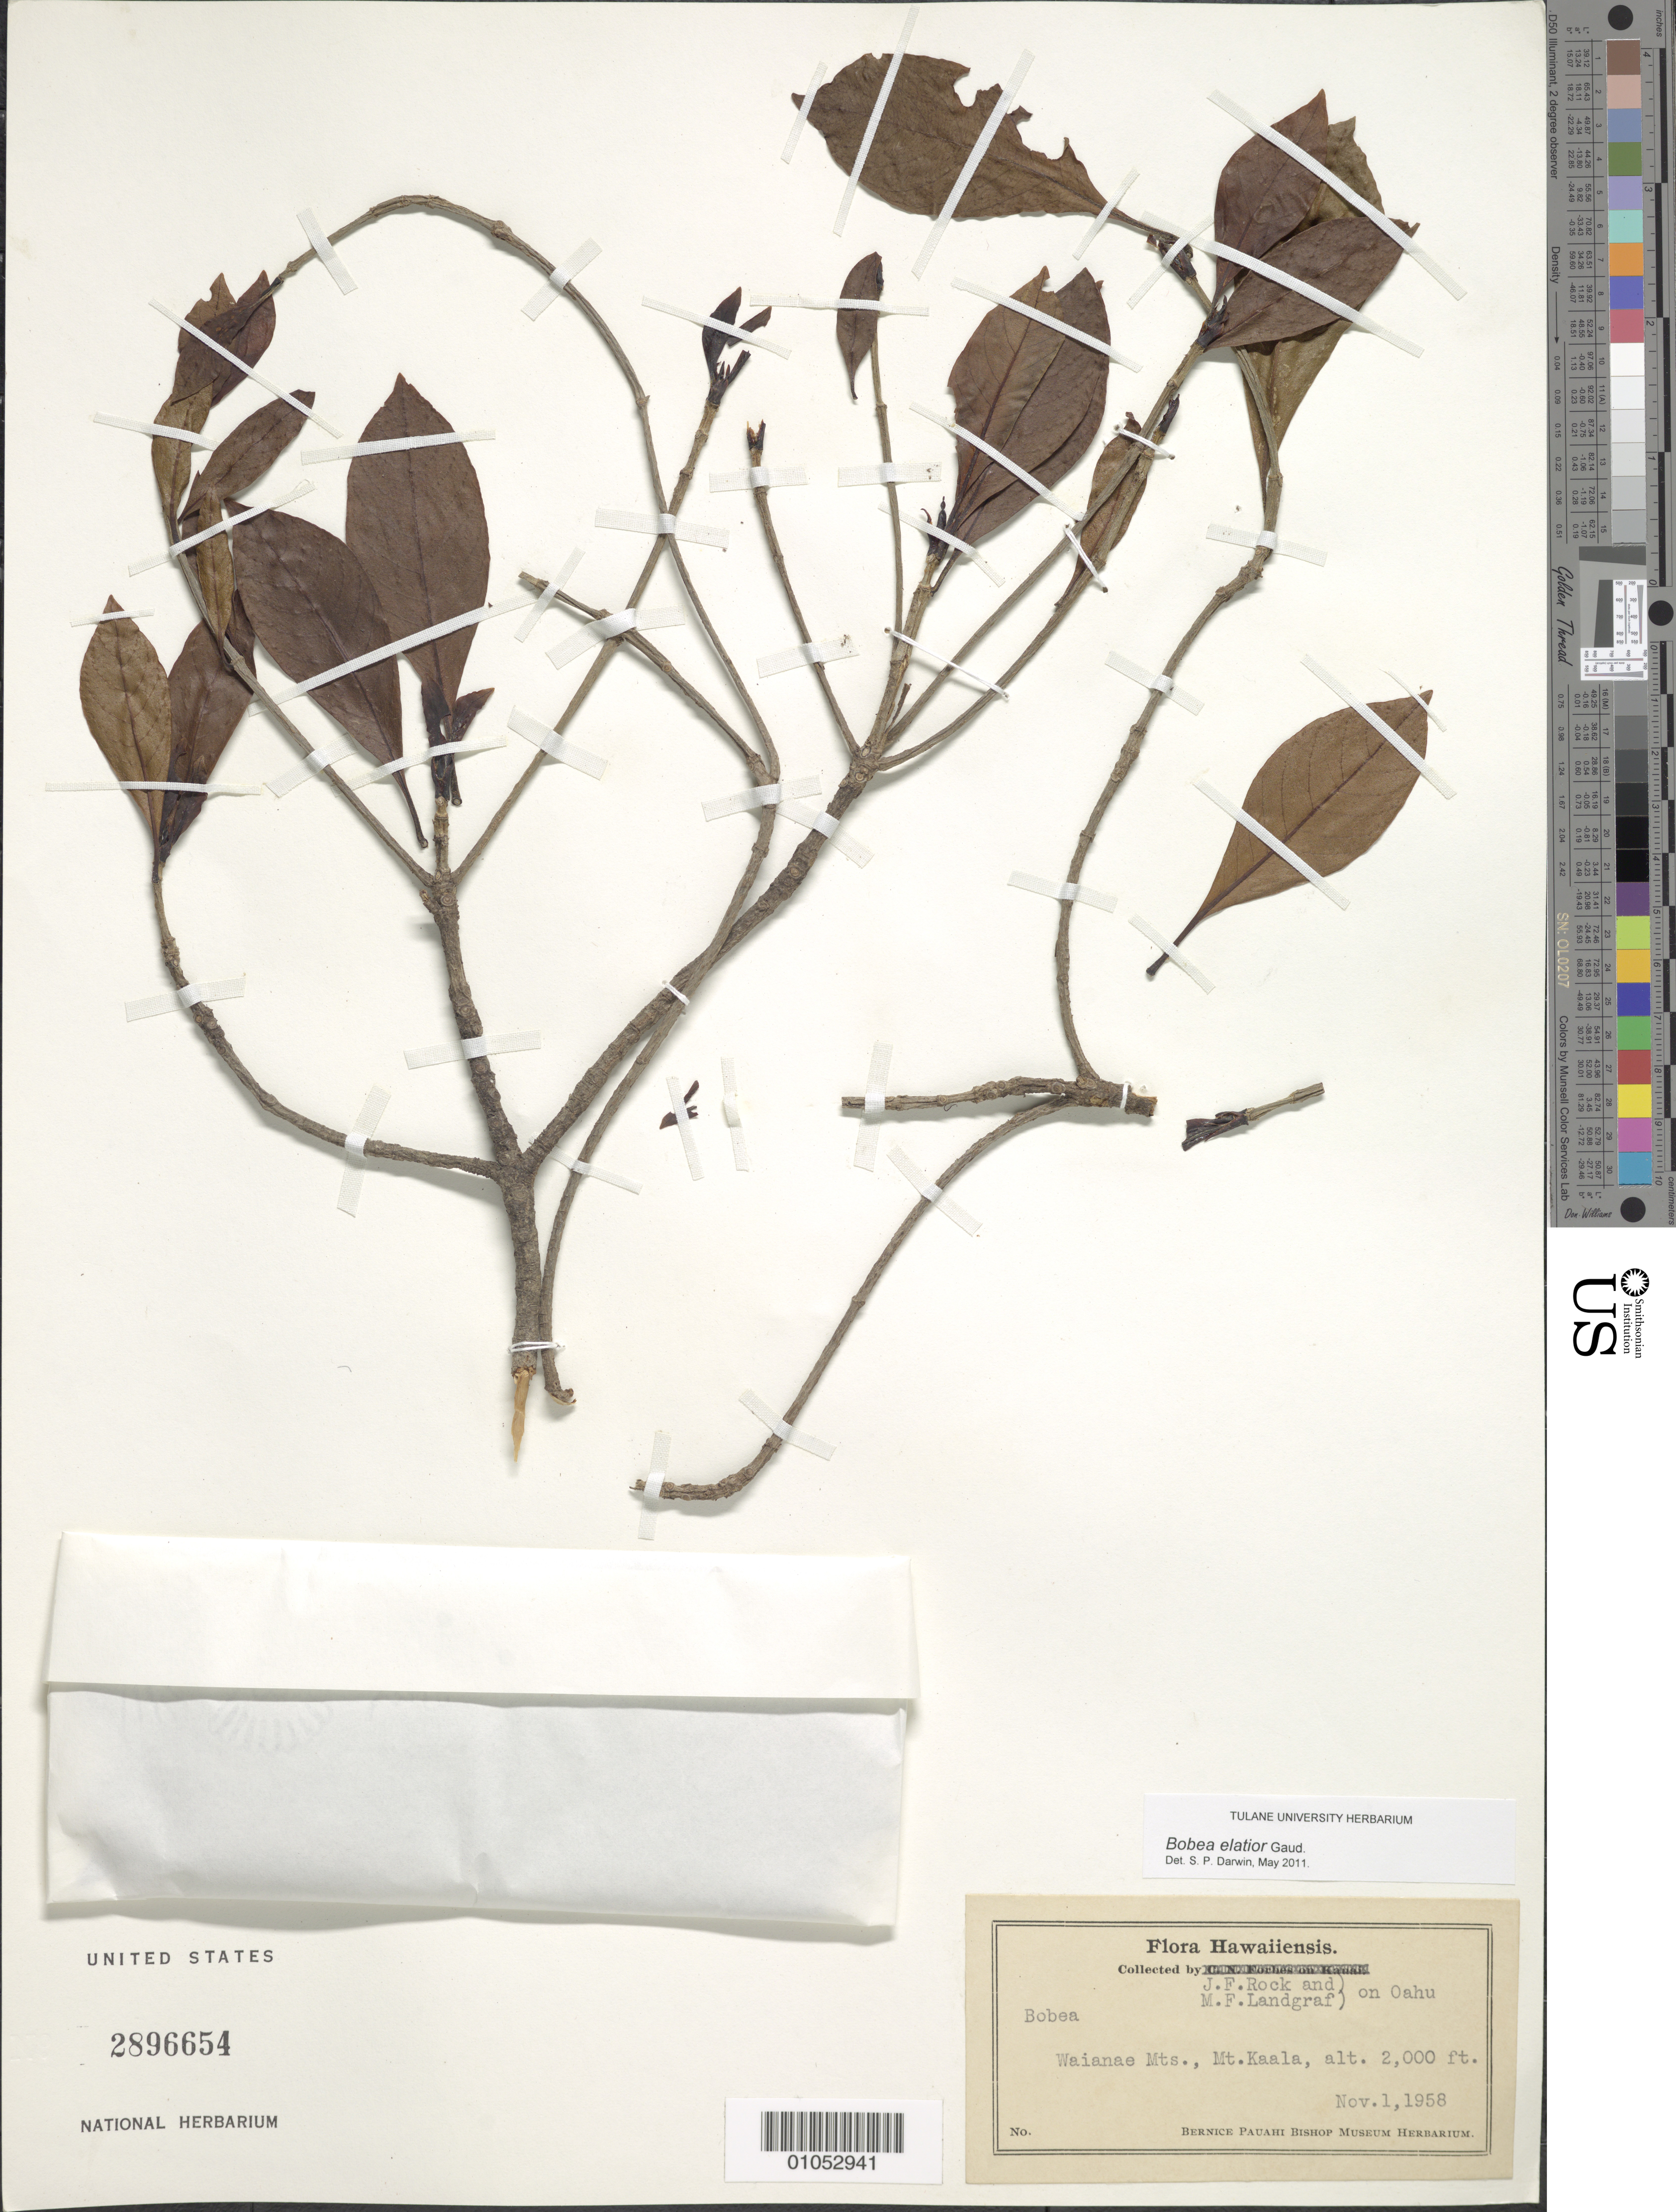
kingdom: Plantae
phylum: Tracheophyta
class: Magnoliopsida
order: Gentianales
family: Rubiaceae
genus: Bobea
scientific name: Bobea elatior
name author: Gaudich.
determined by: Darwin, S. P.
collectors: J. F. Rock & M. Landgraf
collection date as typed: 1 Nov 1958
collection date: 1958-11-01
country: United States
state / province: Hawaii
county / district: Honolulu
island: Oahu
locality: Waianae Mts., Mt. Kaala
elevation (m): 610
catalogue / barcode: US 2896654